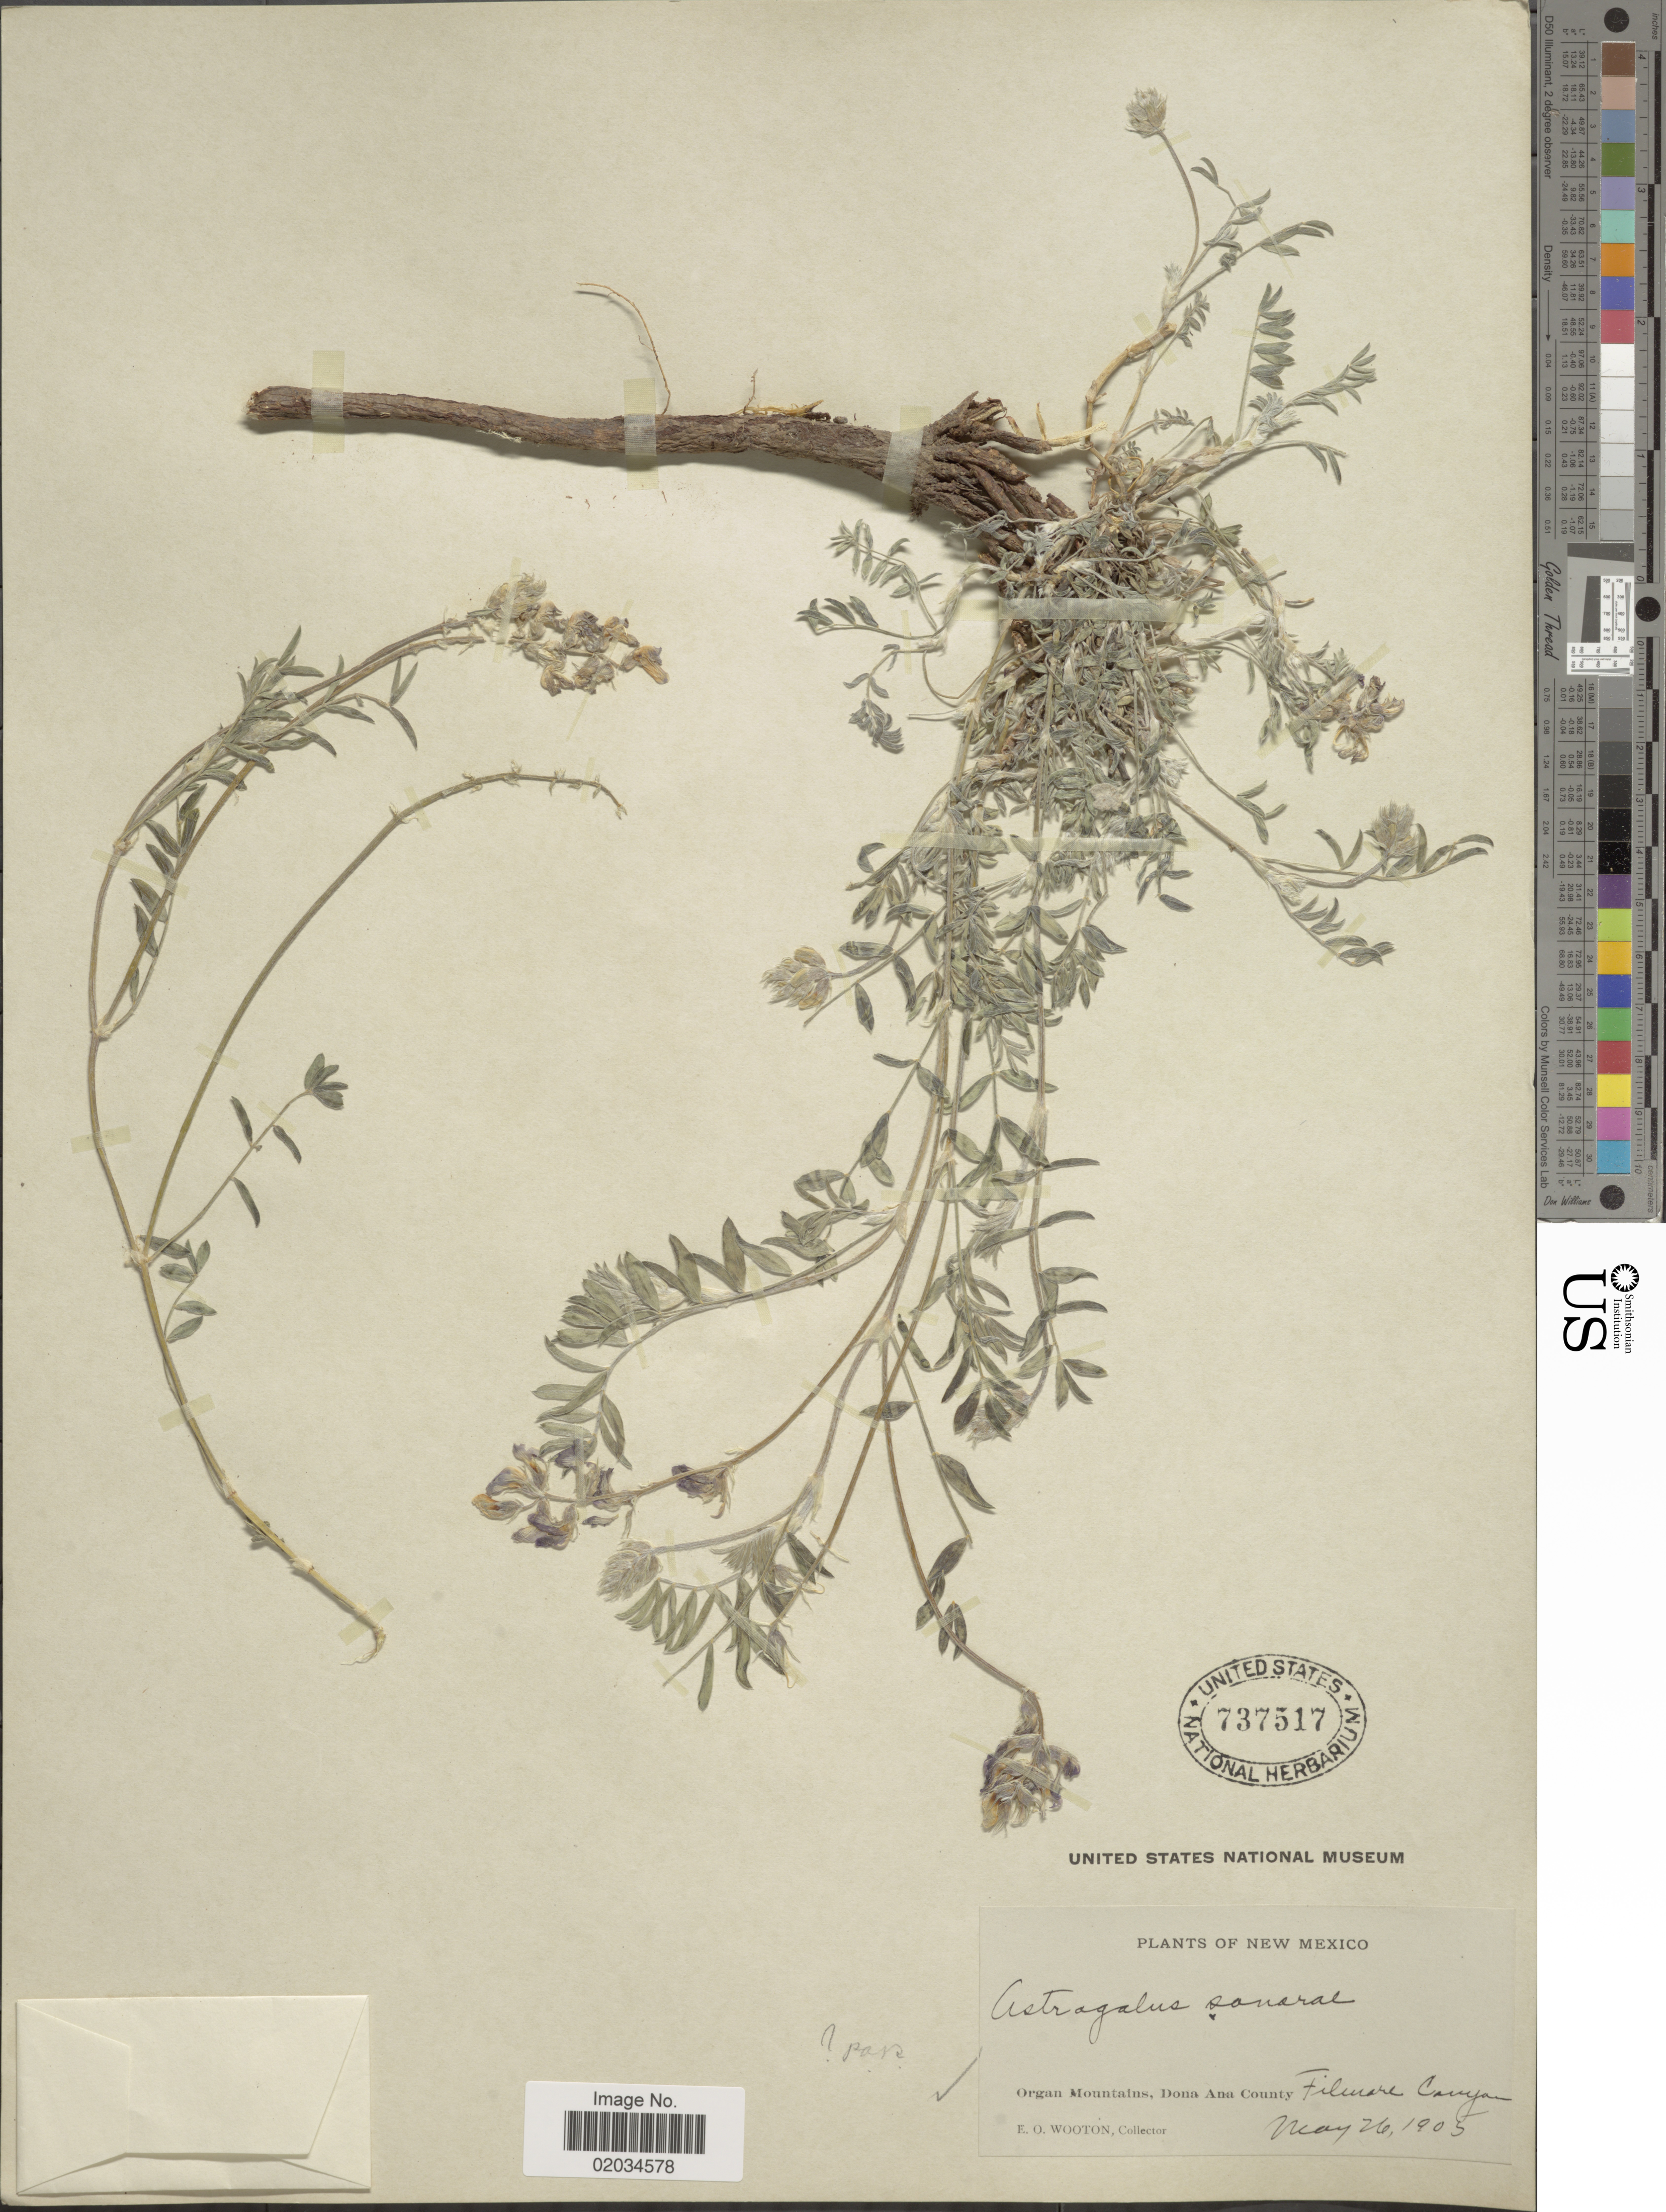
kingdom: Plantae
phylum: Tracheophyta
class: Magnoliopsida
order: Fabales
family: Fabaceae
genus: Astragalus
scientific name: Astragalus sonorae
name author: A. Gray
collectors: E. O. Wooton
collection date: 1905-05-26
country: United States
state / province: New Mexico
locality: Organ Mountains, Dona Ana County, Filmare Canyon.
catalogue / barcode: US 737517